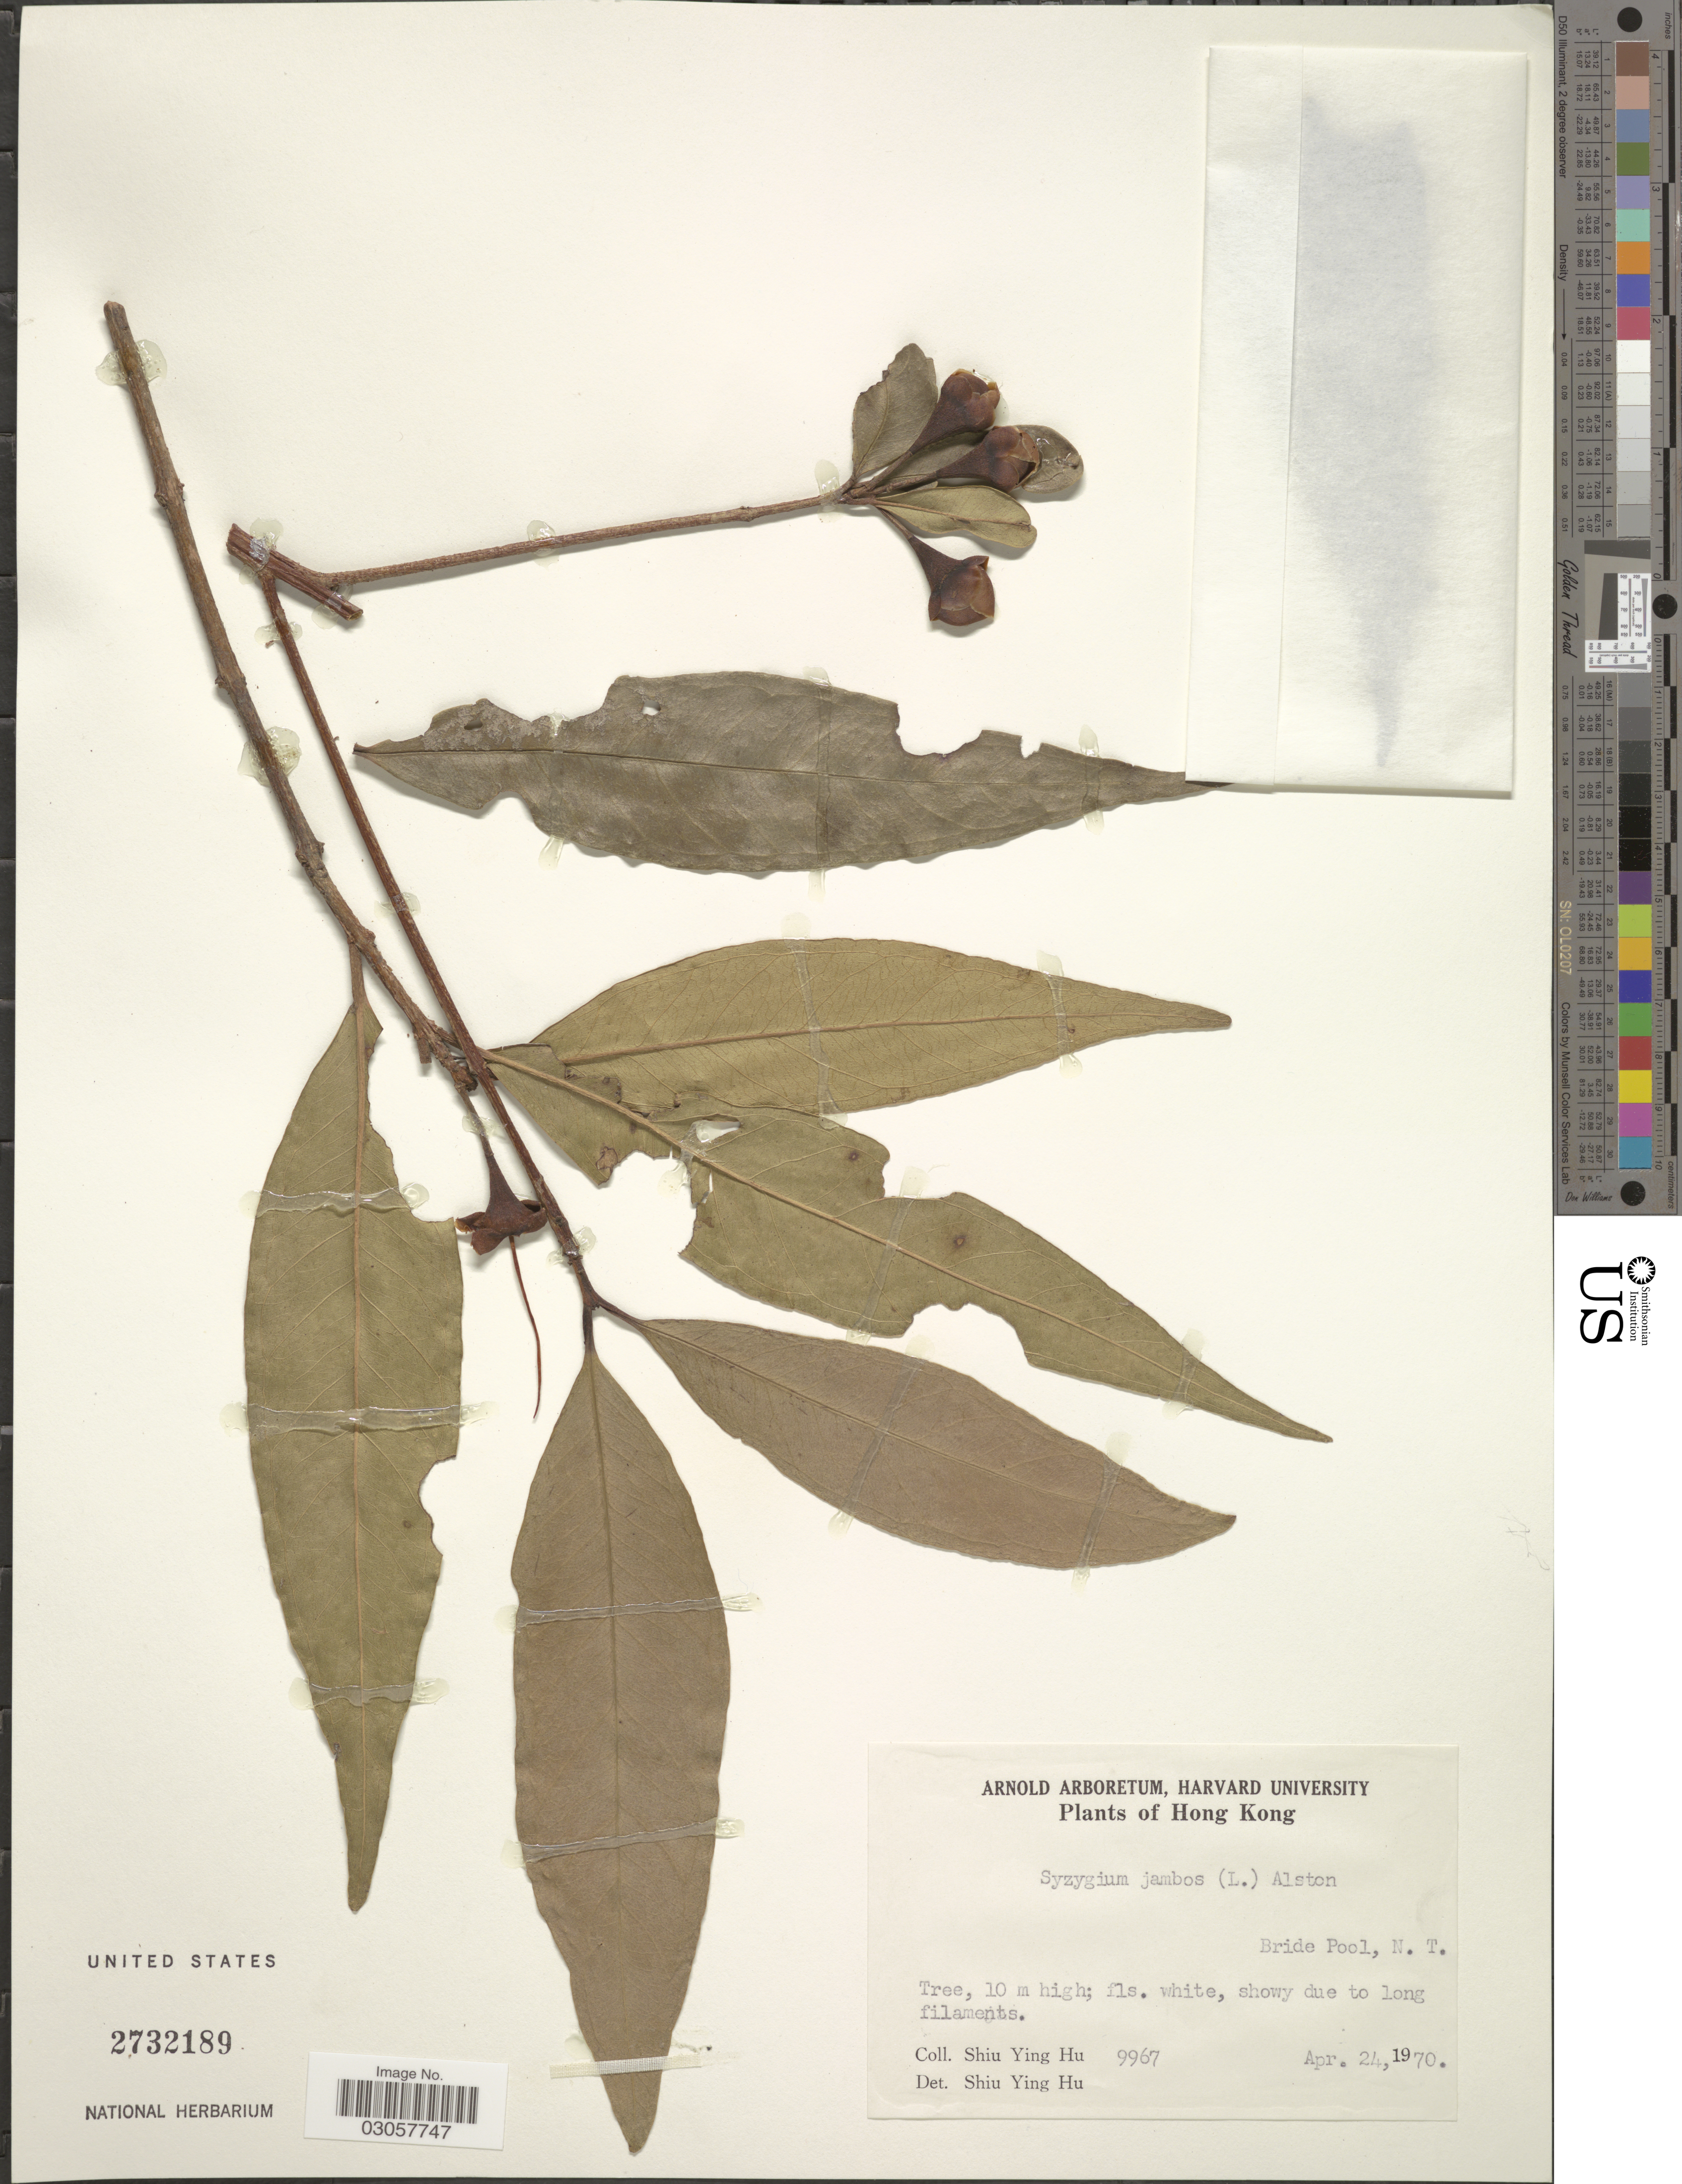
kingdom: Plantae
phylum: Tracheophyta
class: Magnoliopsida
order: Myrtales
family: Myrtaceae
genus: Syzygium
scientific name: Syzygium jambos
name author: (L.) Alston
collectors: S. Y. Hu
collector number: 9967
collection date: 1970-04-24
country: China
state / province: Hong Kong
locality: Bride Pool, N. T.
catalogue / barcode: US 2732189